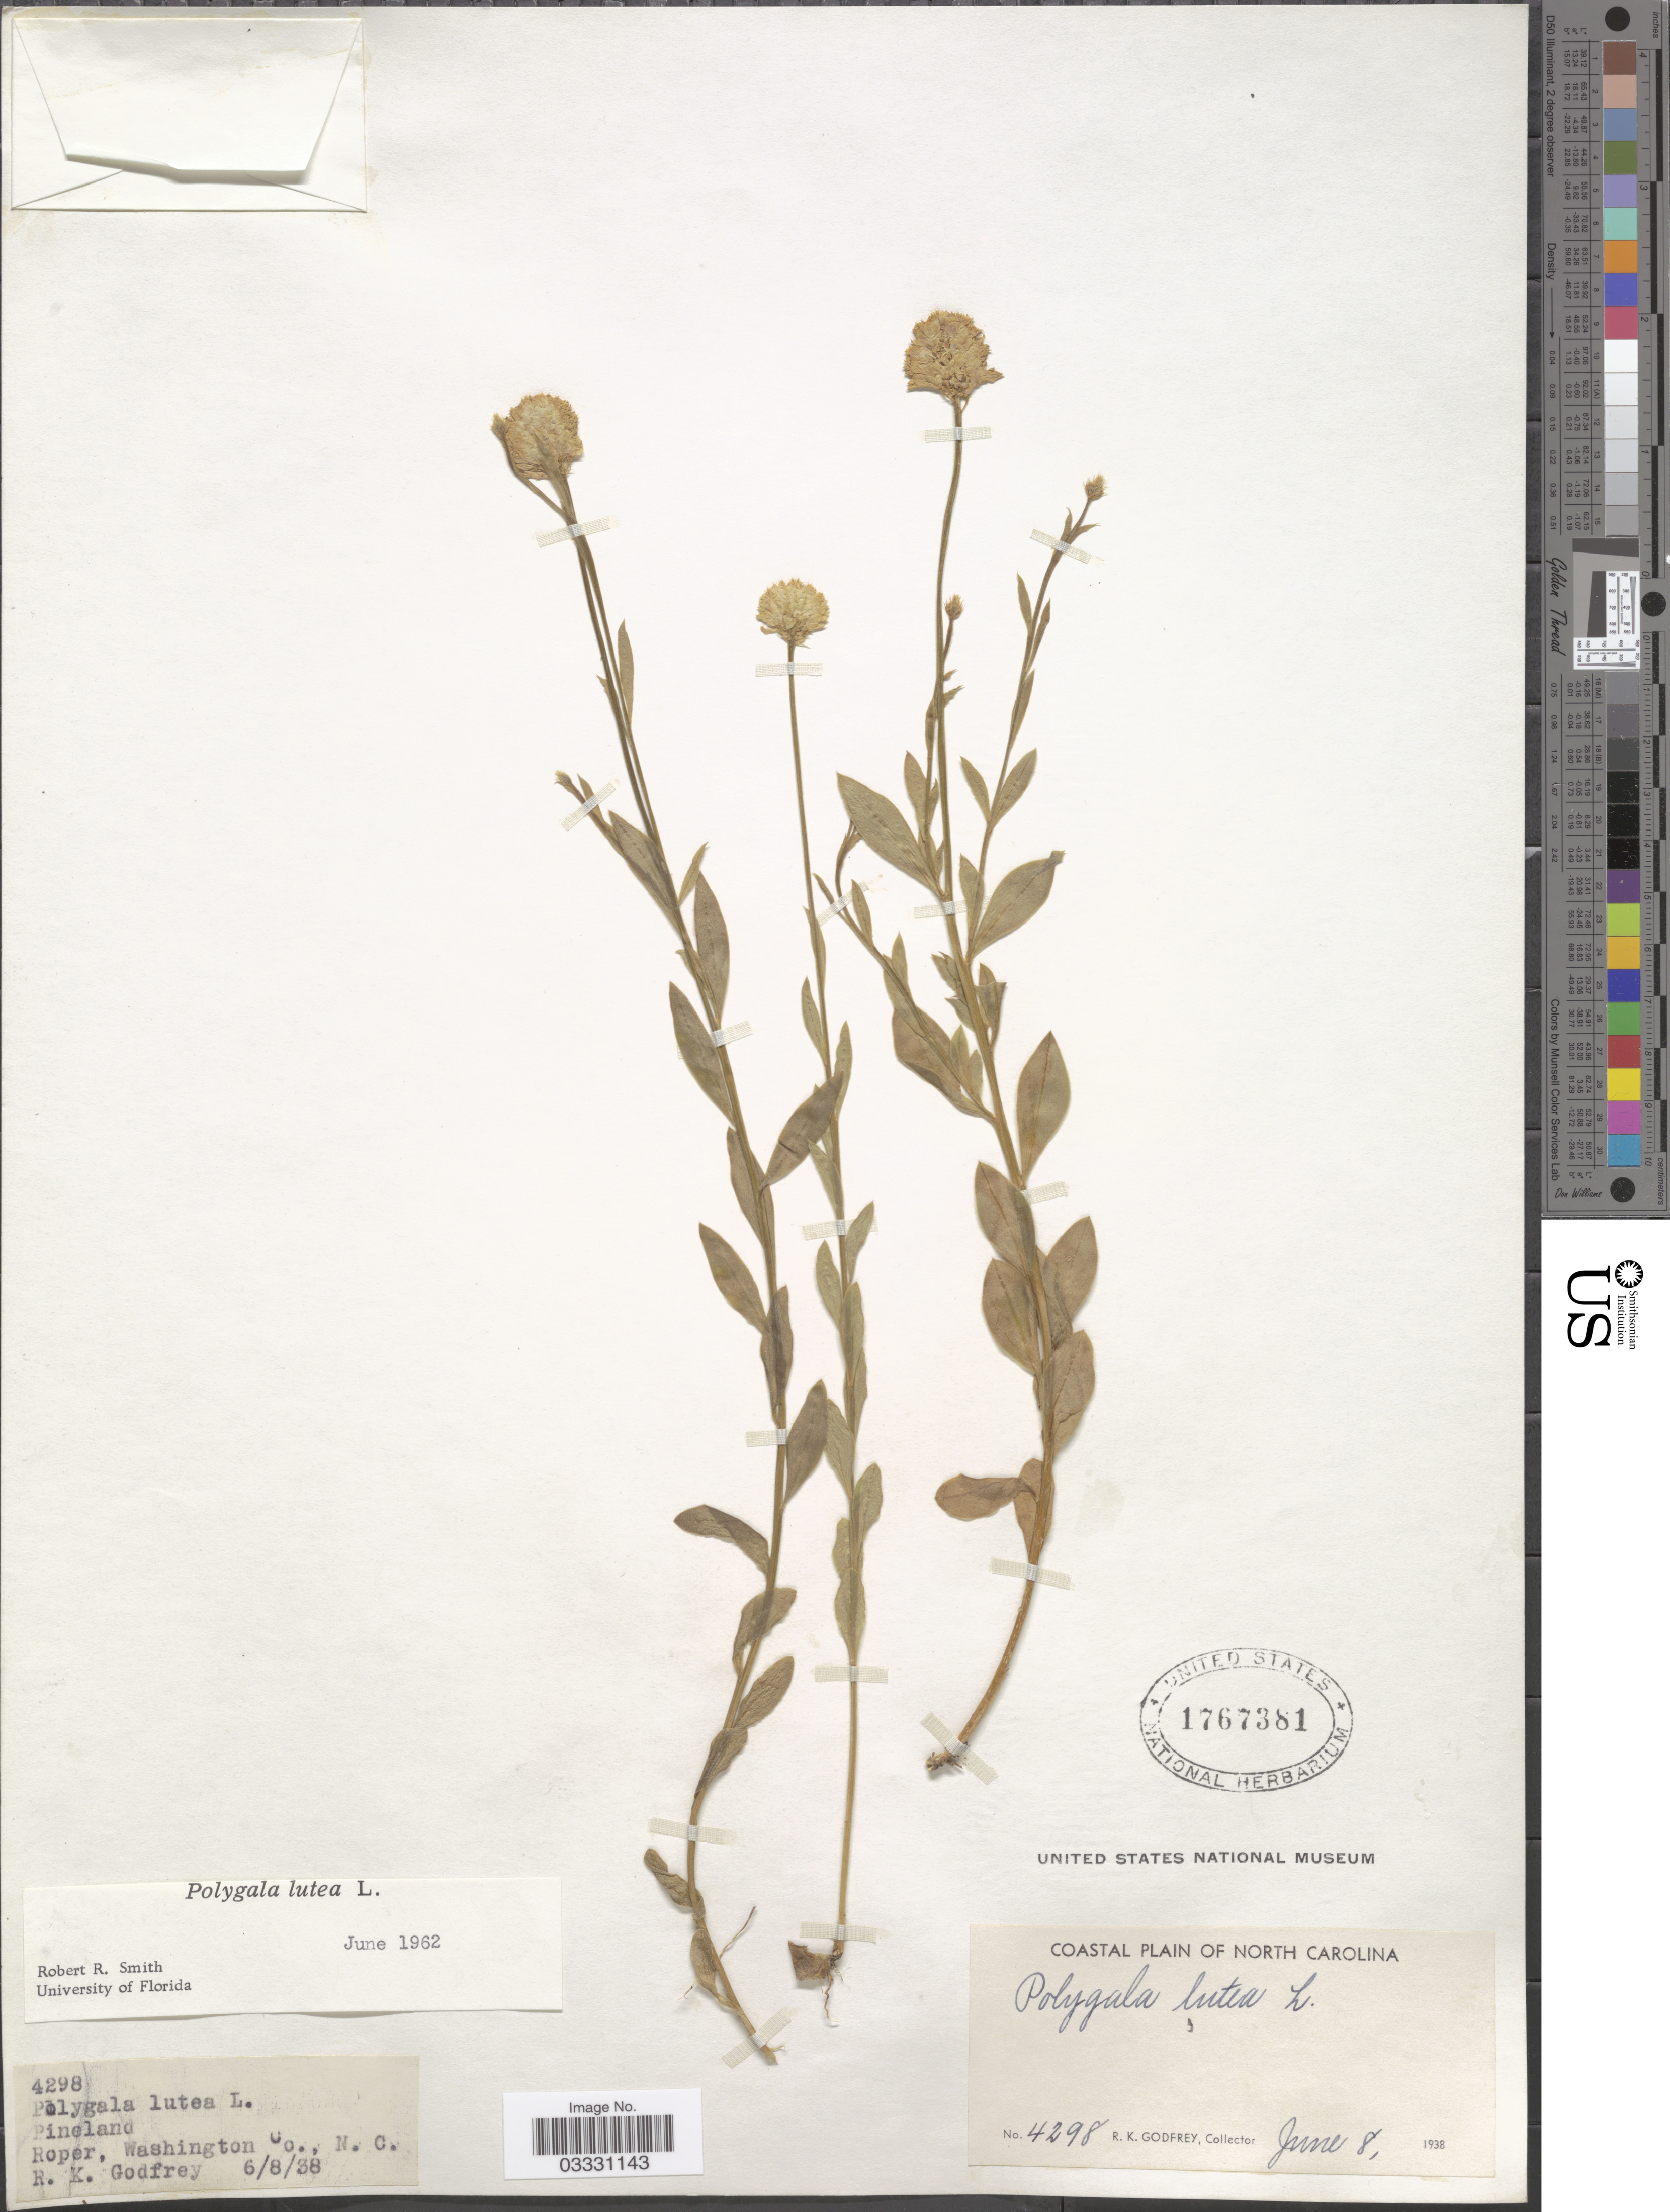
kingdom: Plantae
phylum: Tracheophyta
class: Magnoliopsida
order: Fabales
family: Polygalaceae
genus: Polygala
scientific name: Polygala lutea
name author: L.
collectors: R. K. Godfrey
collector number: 4298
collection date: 1938-06-08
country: United States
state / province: North Carolina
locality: Coastal plain of North Carolina. Roper, Washington Co.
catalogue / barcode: US 1767381